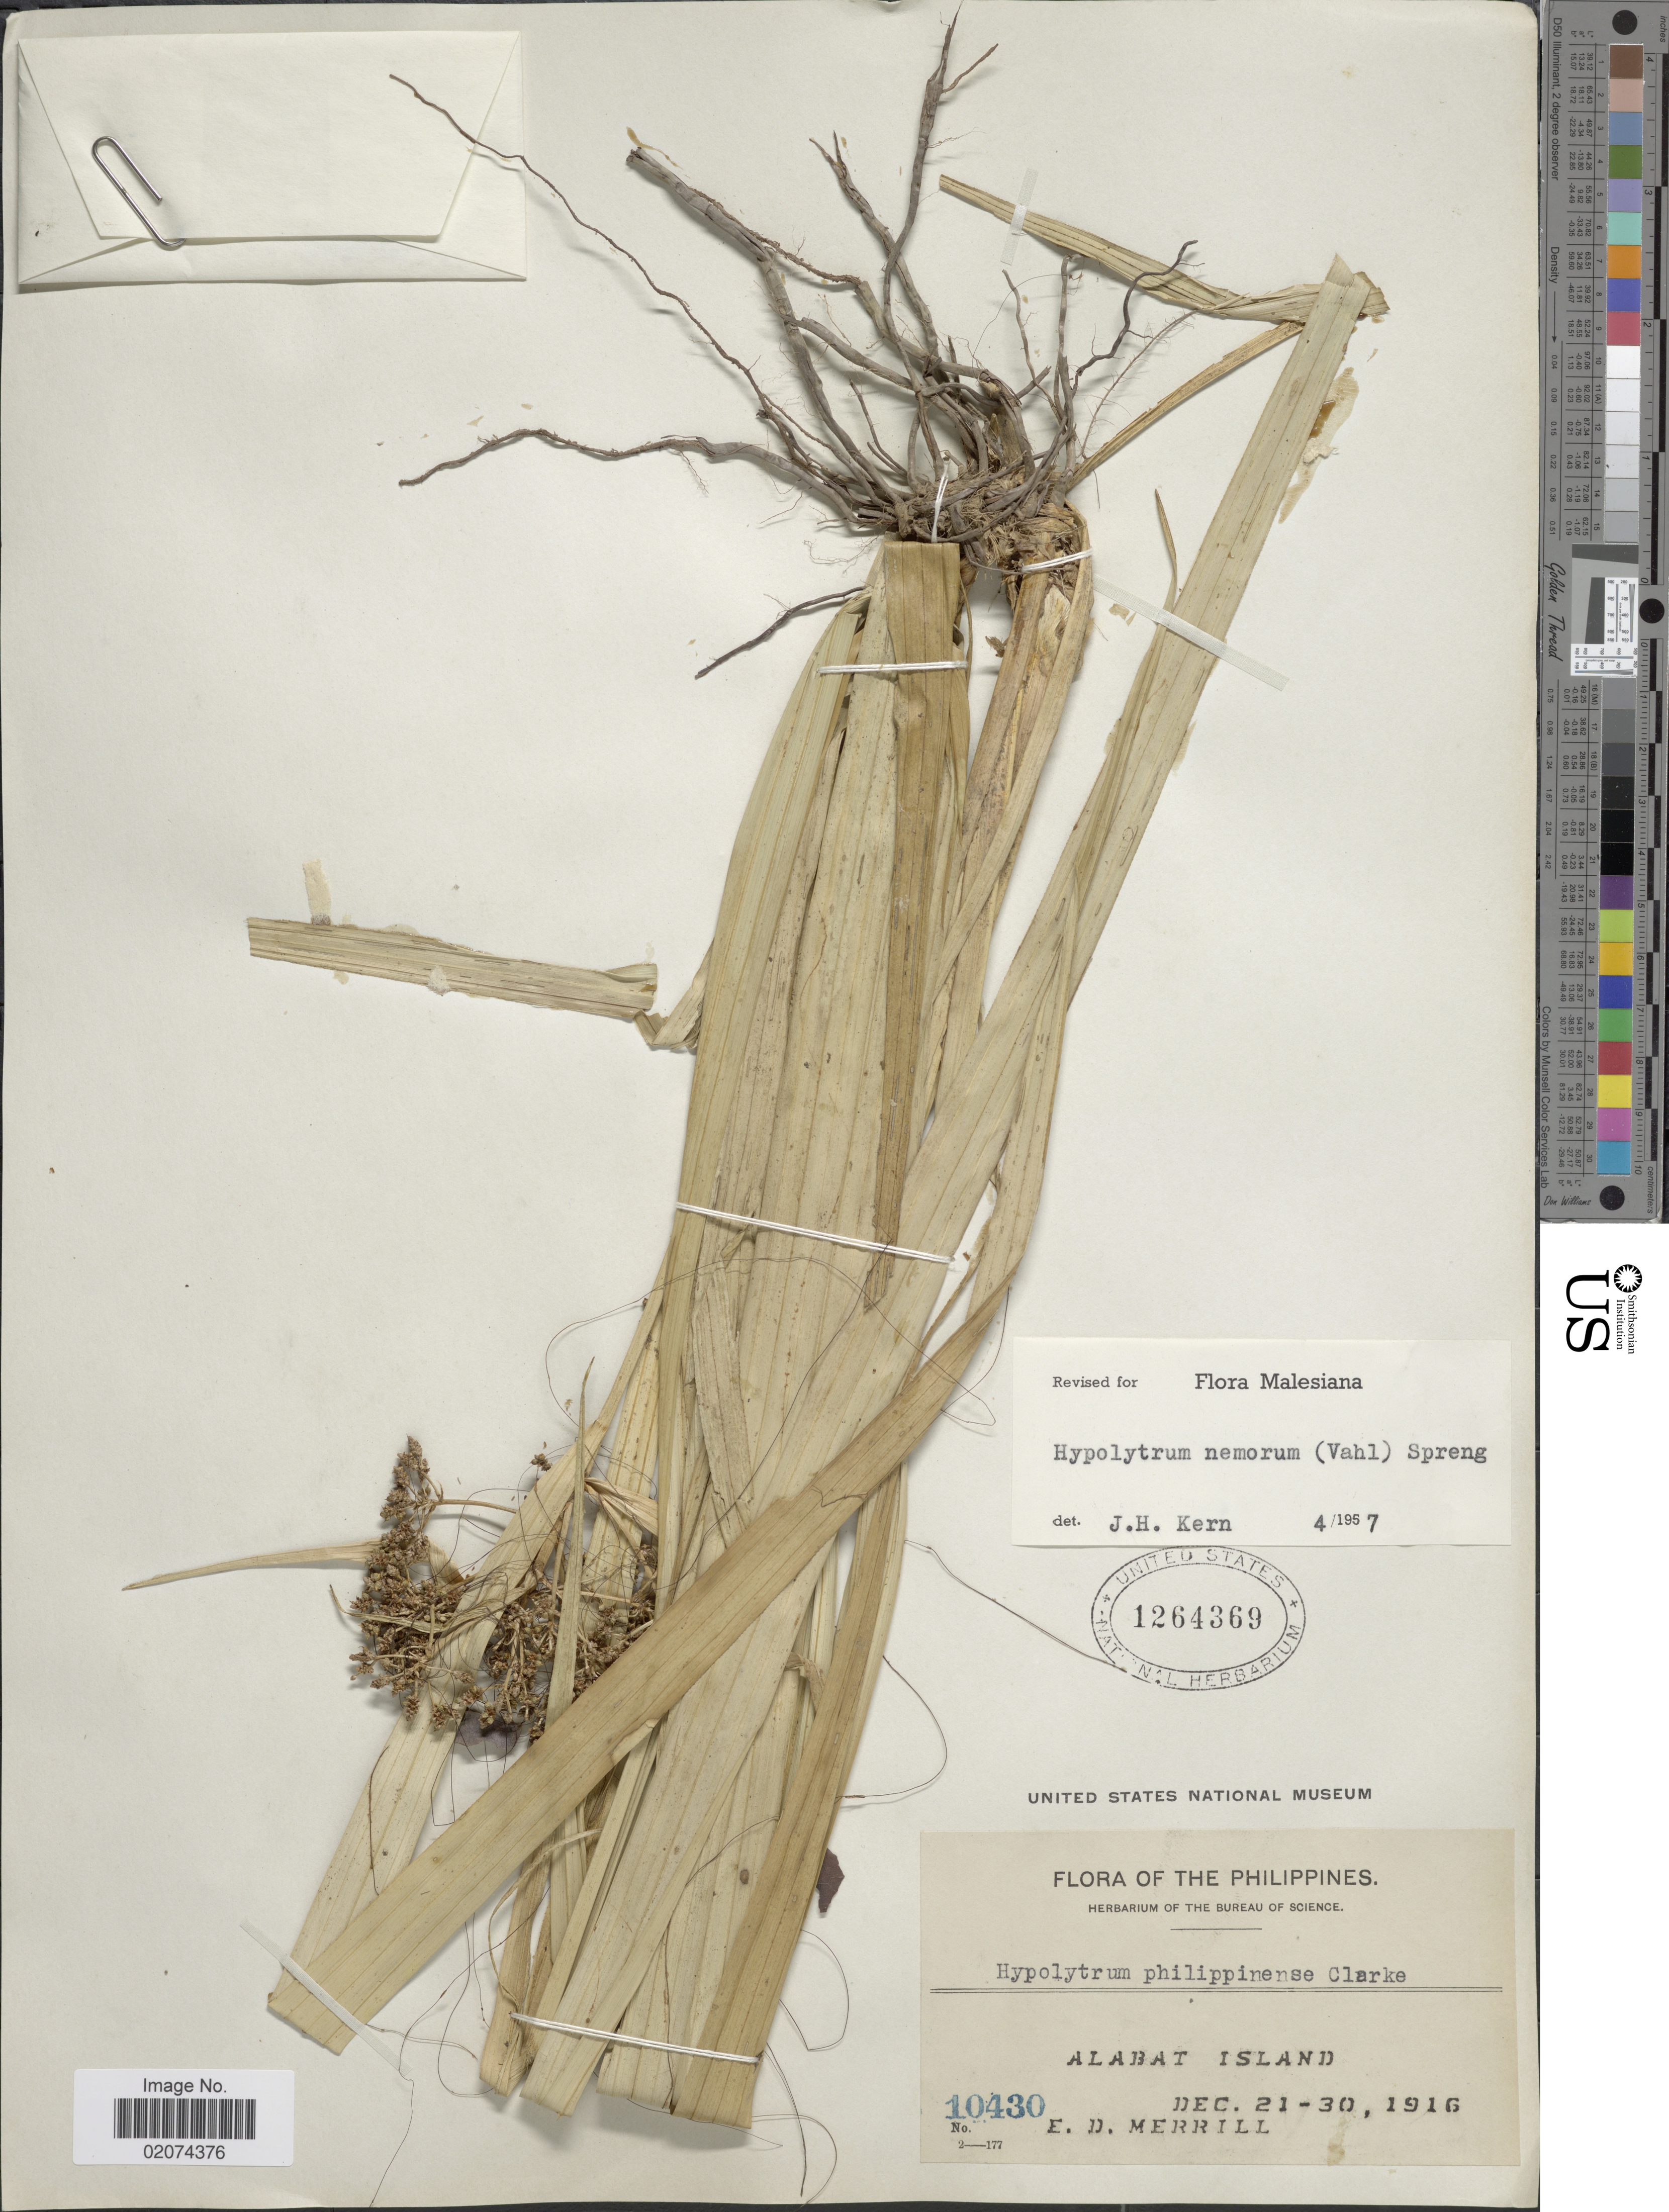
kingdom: Plantae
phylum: Tracheophyta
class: Liliopsida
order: Poales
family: Cyperaceae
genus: Hypolytrum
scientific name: Hypolytrum nemorum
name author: (Vahl) Spreng.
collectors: E. D. Merrill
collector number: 10430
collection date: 1916-12-21/1916-12-30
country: Philippines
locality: Alabat Island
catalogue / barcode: US 1264369